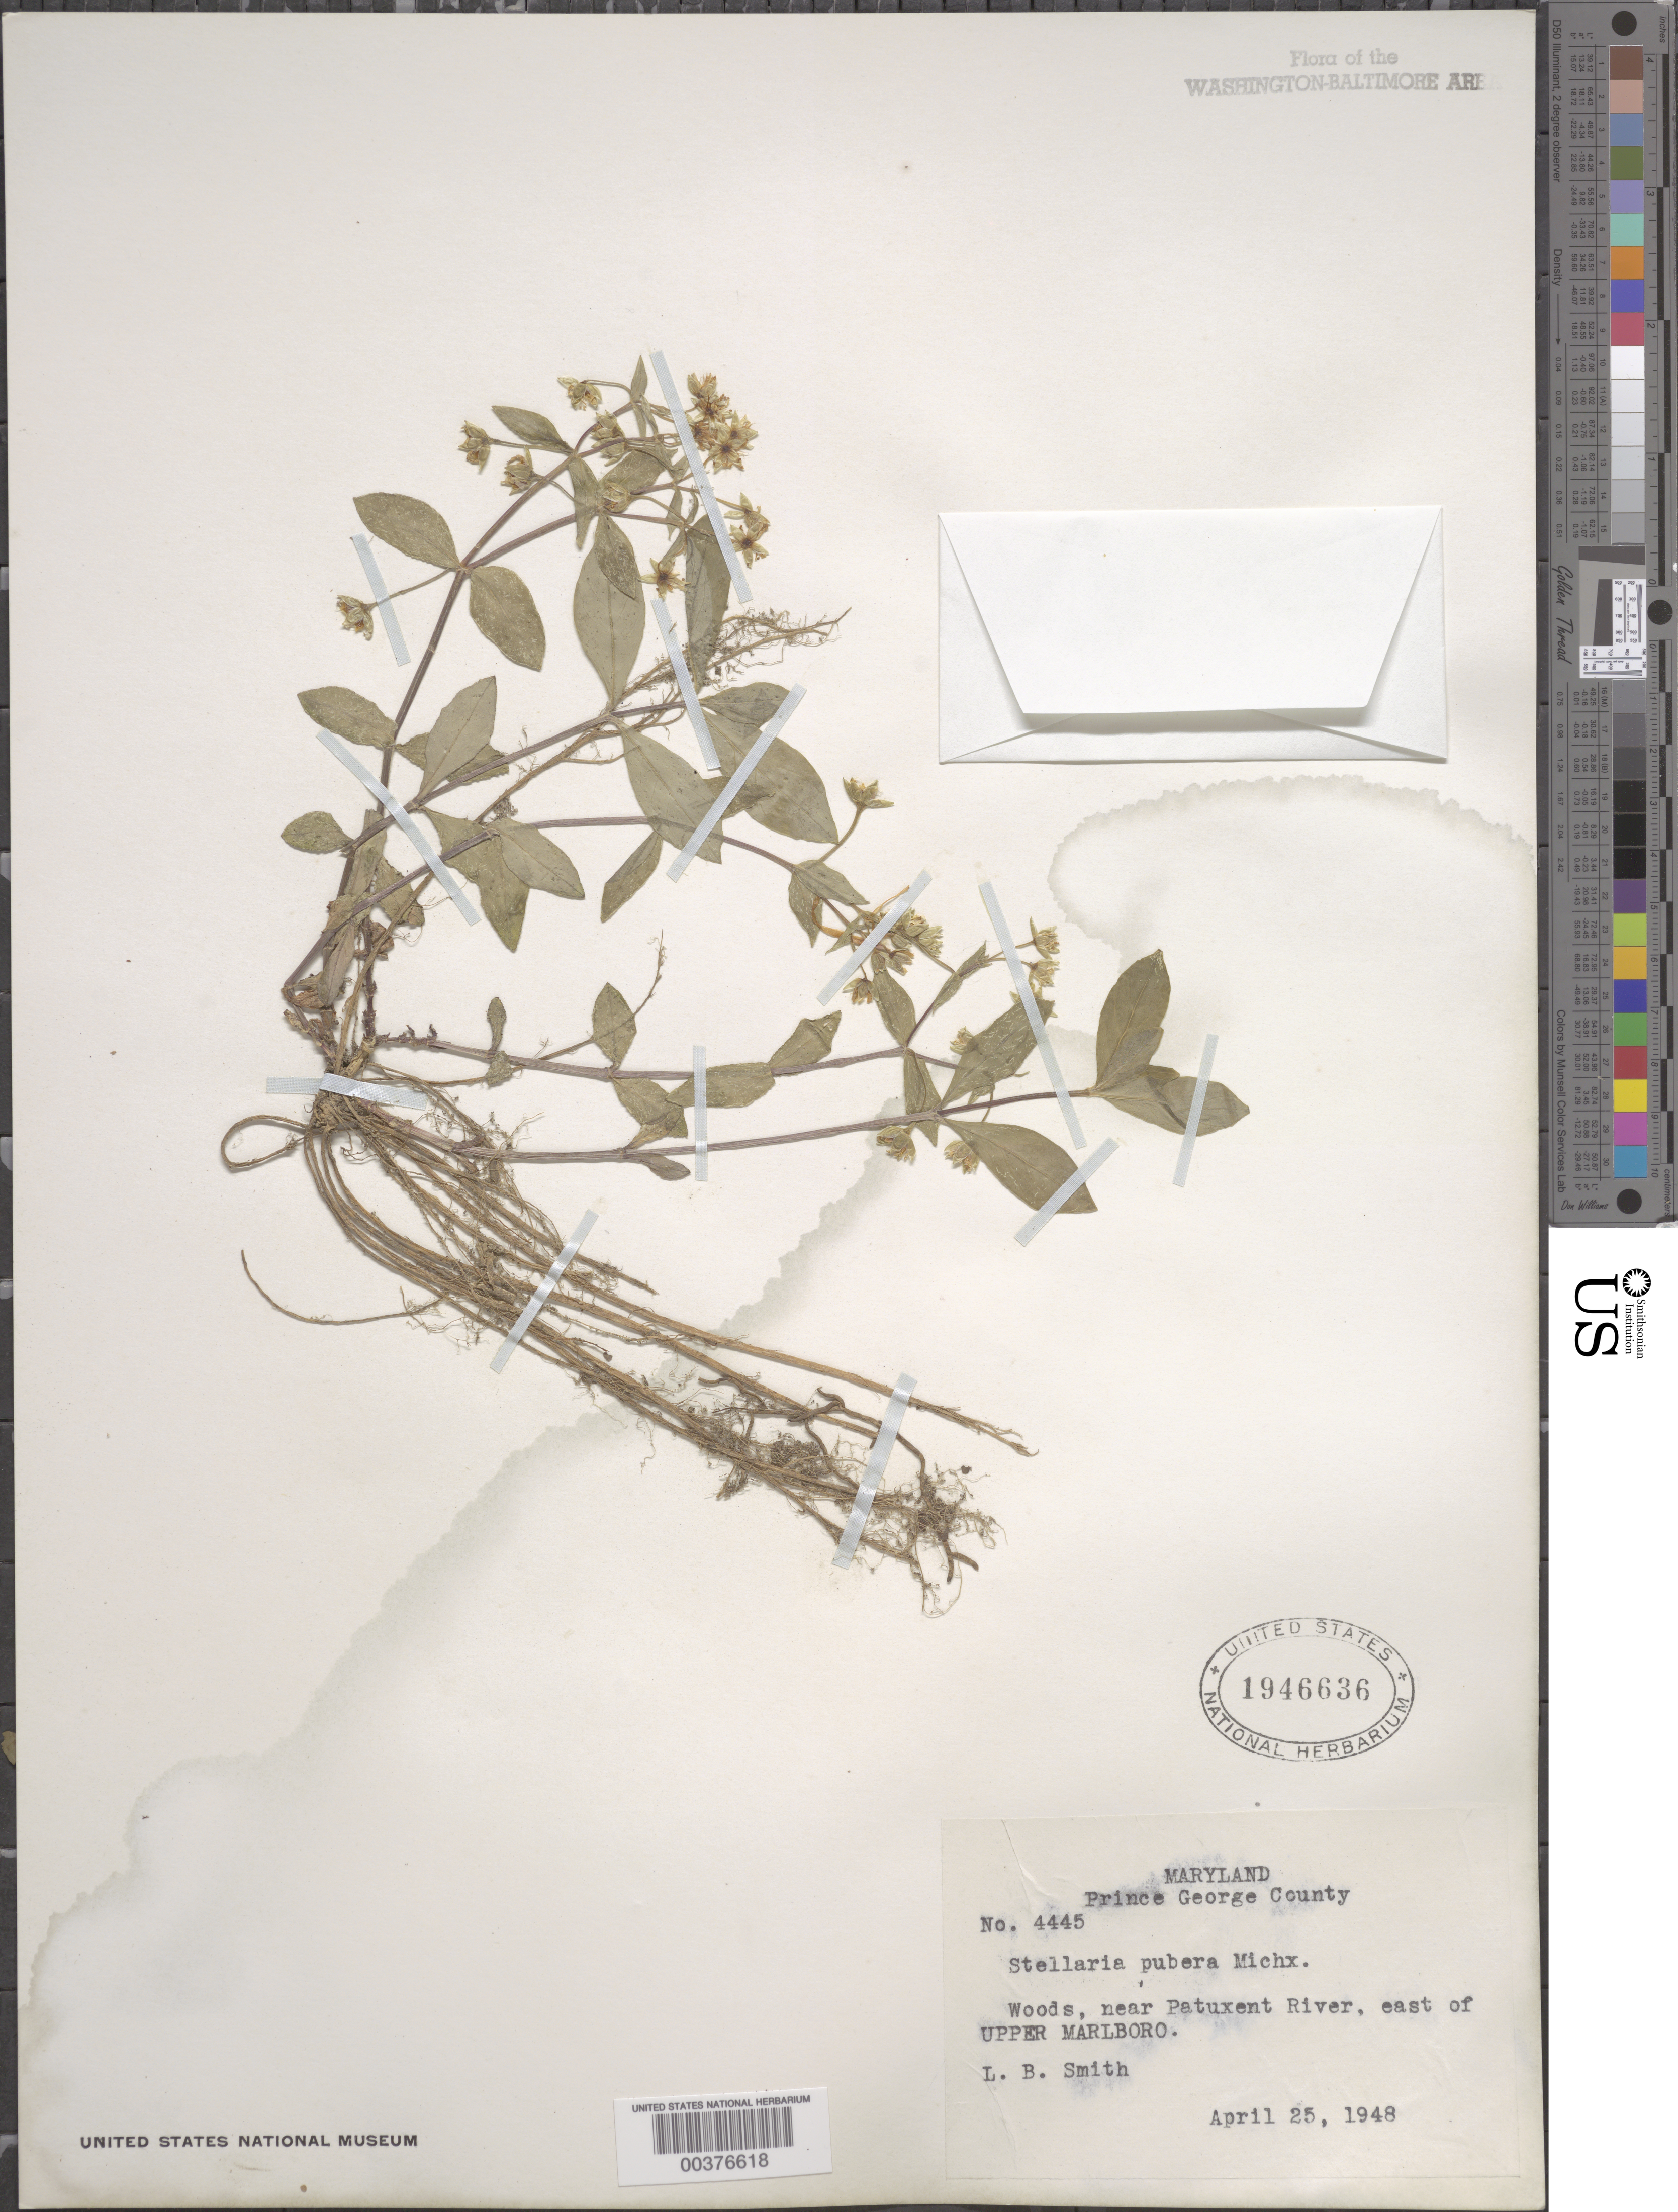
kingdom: Plantae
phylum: Tracheophyta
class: Magnoliopsida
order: Caryophyllales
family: Caryophyllaceae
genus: Stellaria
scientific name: Stellaria pubera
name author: Michx.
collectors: L. Smith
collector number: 4445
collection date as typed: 25 Apr 1948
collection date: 1948-04-25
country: United States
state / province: Maryland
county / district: Prince George's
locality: Patuxent River vicinity, east of Upper Marlboro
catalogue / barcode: US 1946636